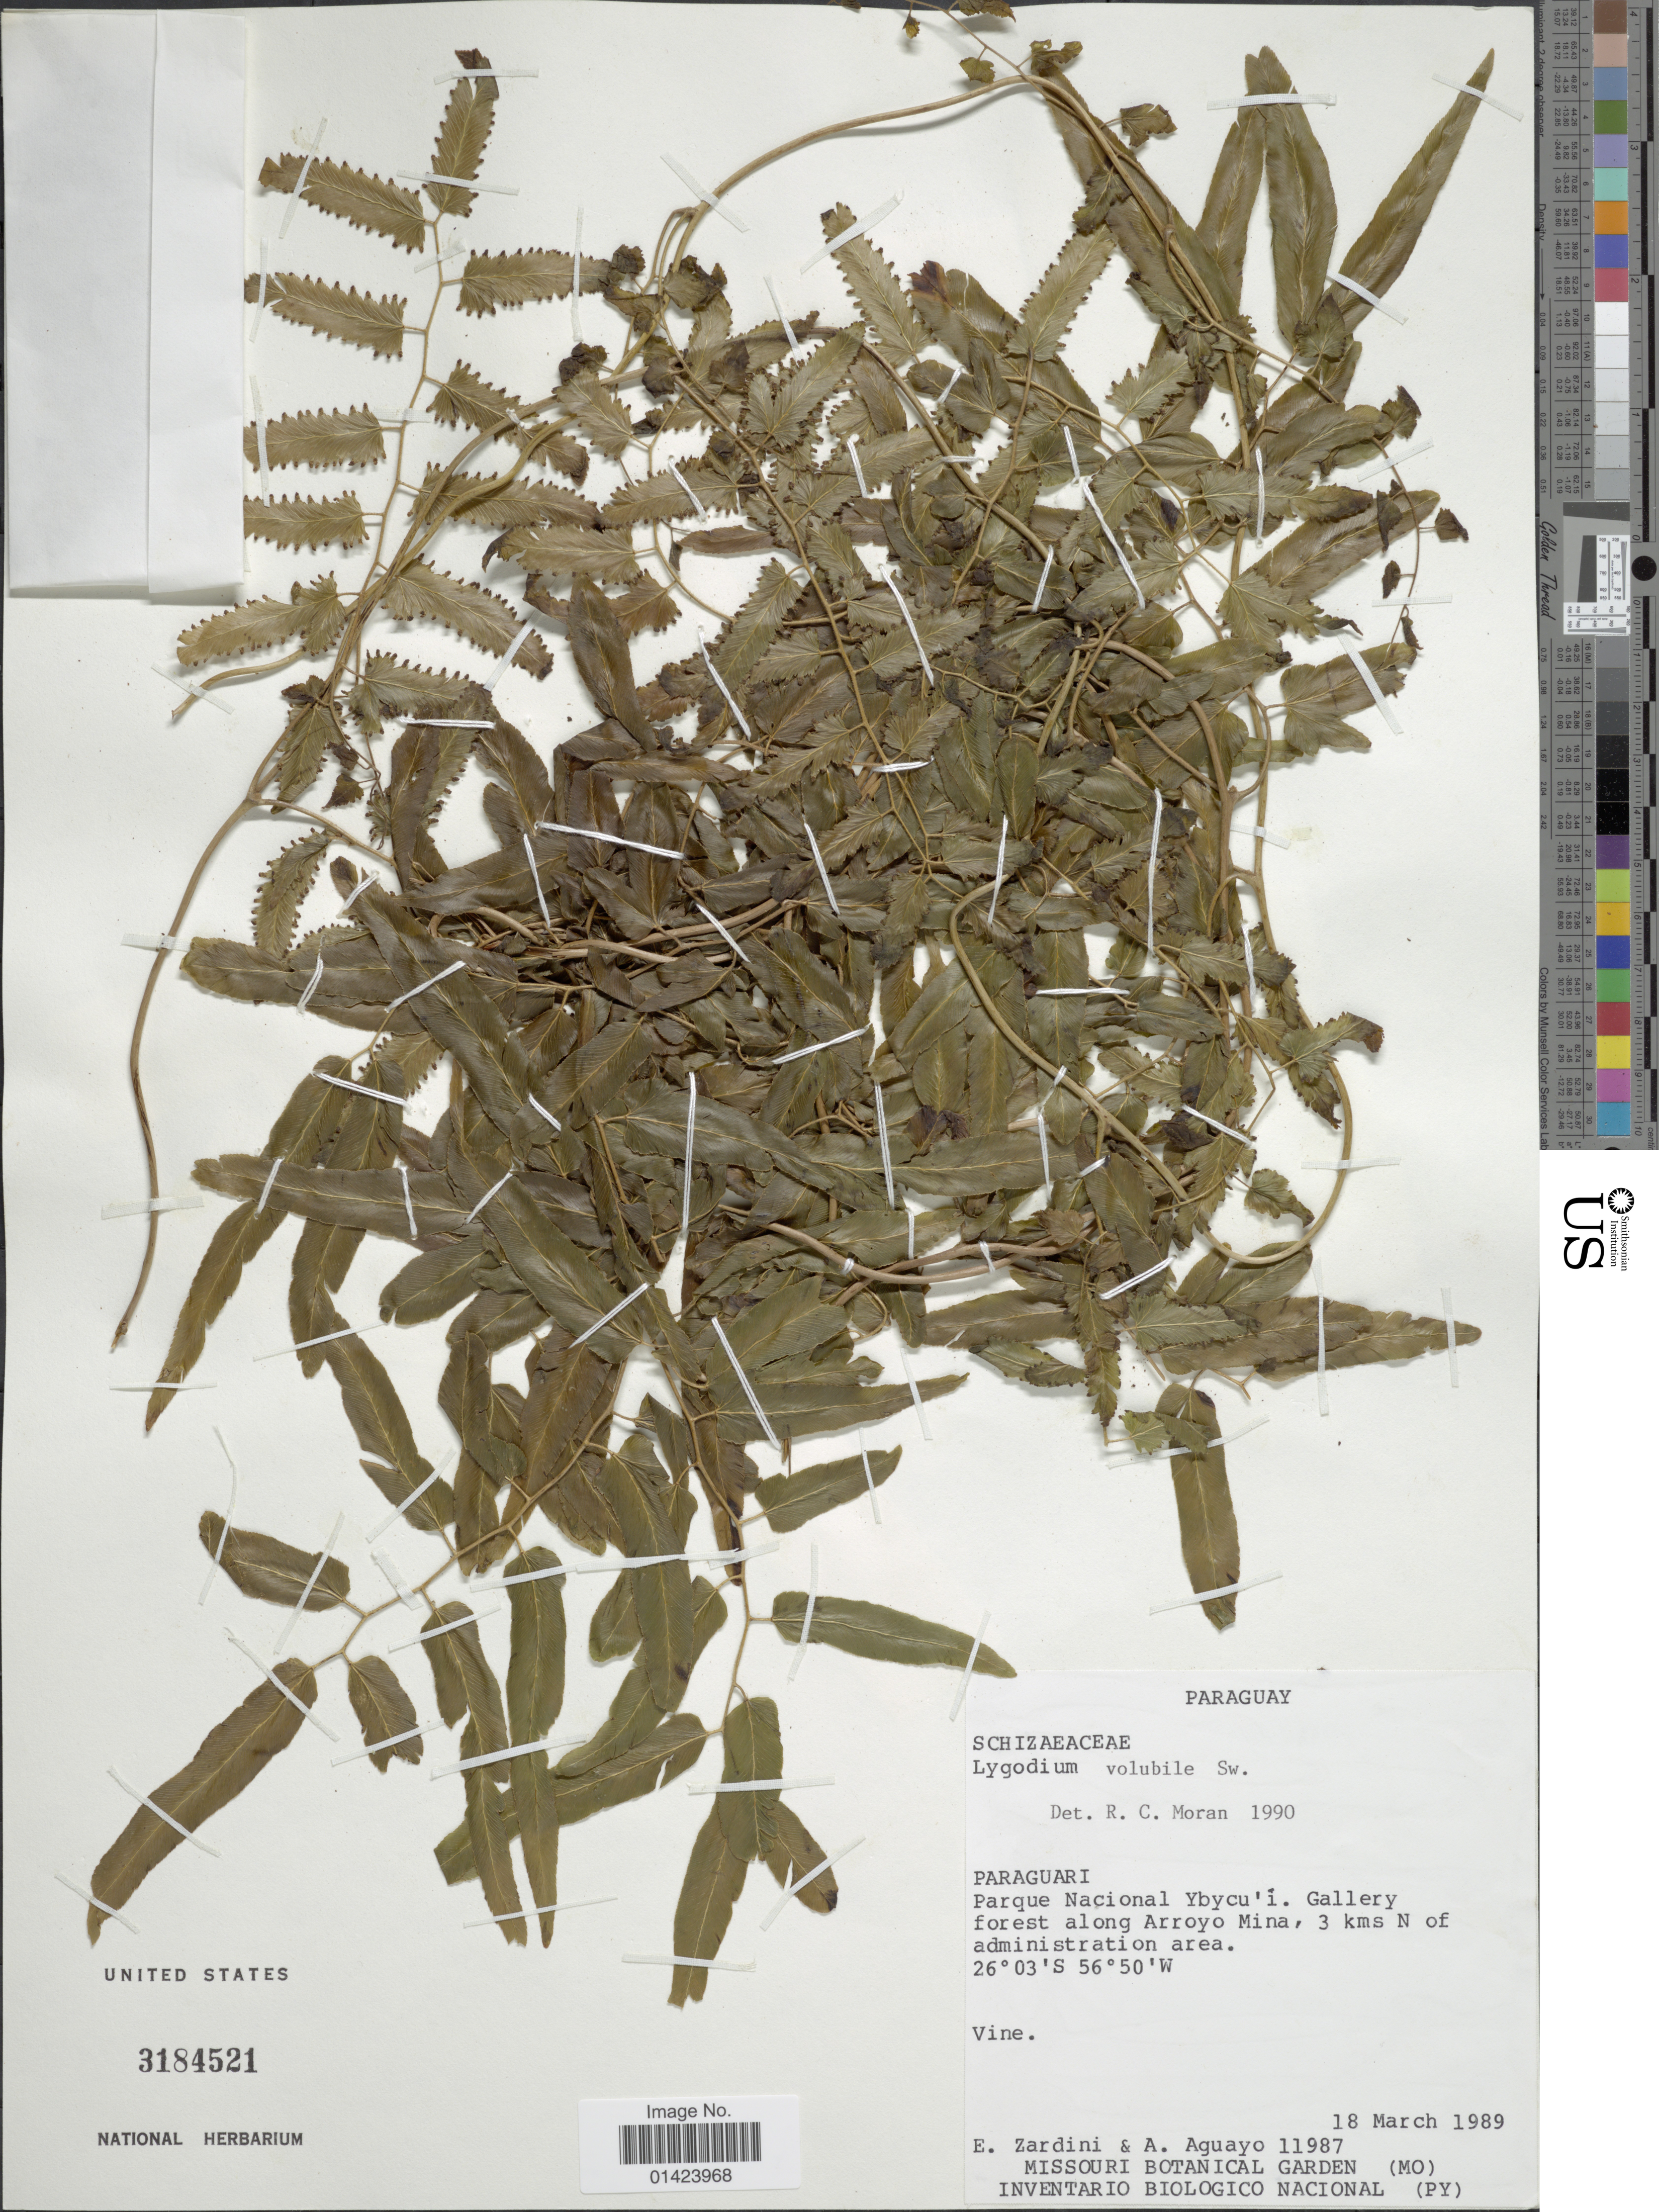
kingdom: Plantae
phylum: Tracheophyta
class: Polypodiopsida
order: Schizaeales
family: Lygodiaceae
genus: Lygodium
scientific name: Lygodium volubile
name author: Sw.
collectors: E. M. Zardini & A. Aguayo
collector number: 11987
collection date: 1989-03-18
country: Paraguay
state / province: Paraguari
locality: Paraguari, parque nacional Ybycu'i Gallery forest along arroyo Mina, 3kms N of Administration area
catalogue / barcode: US 3184521